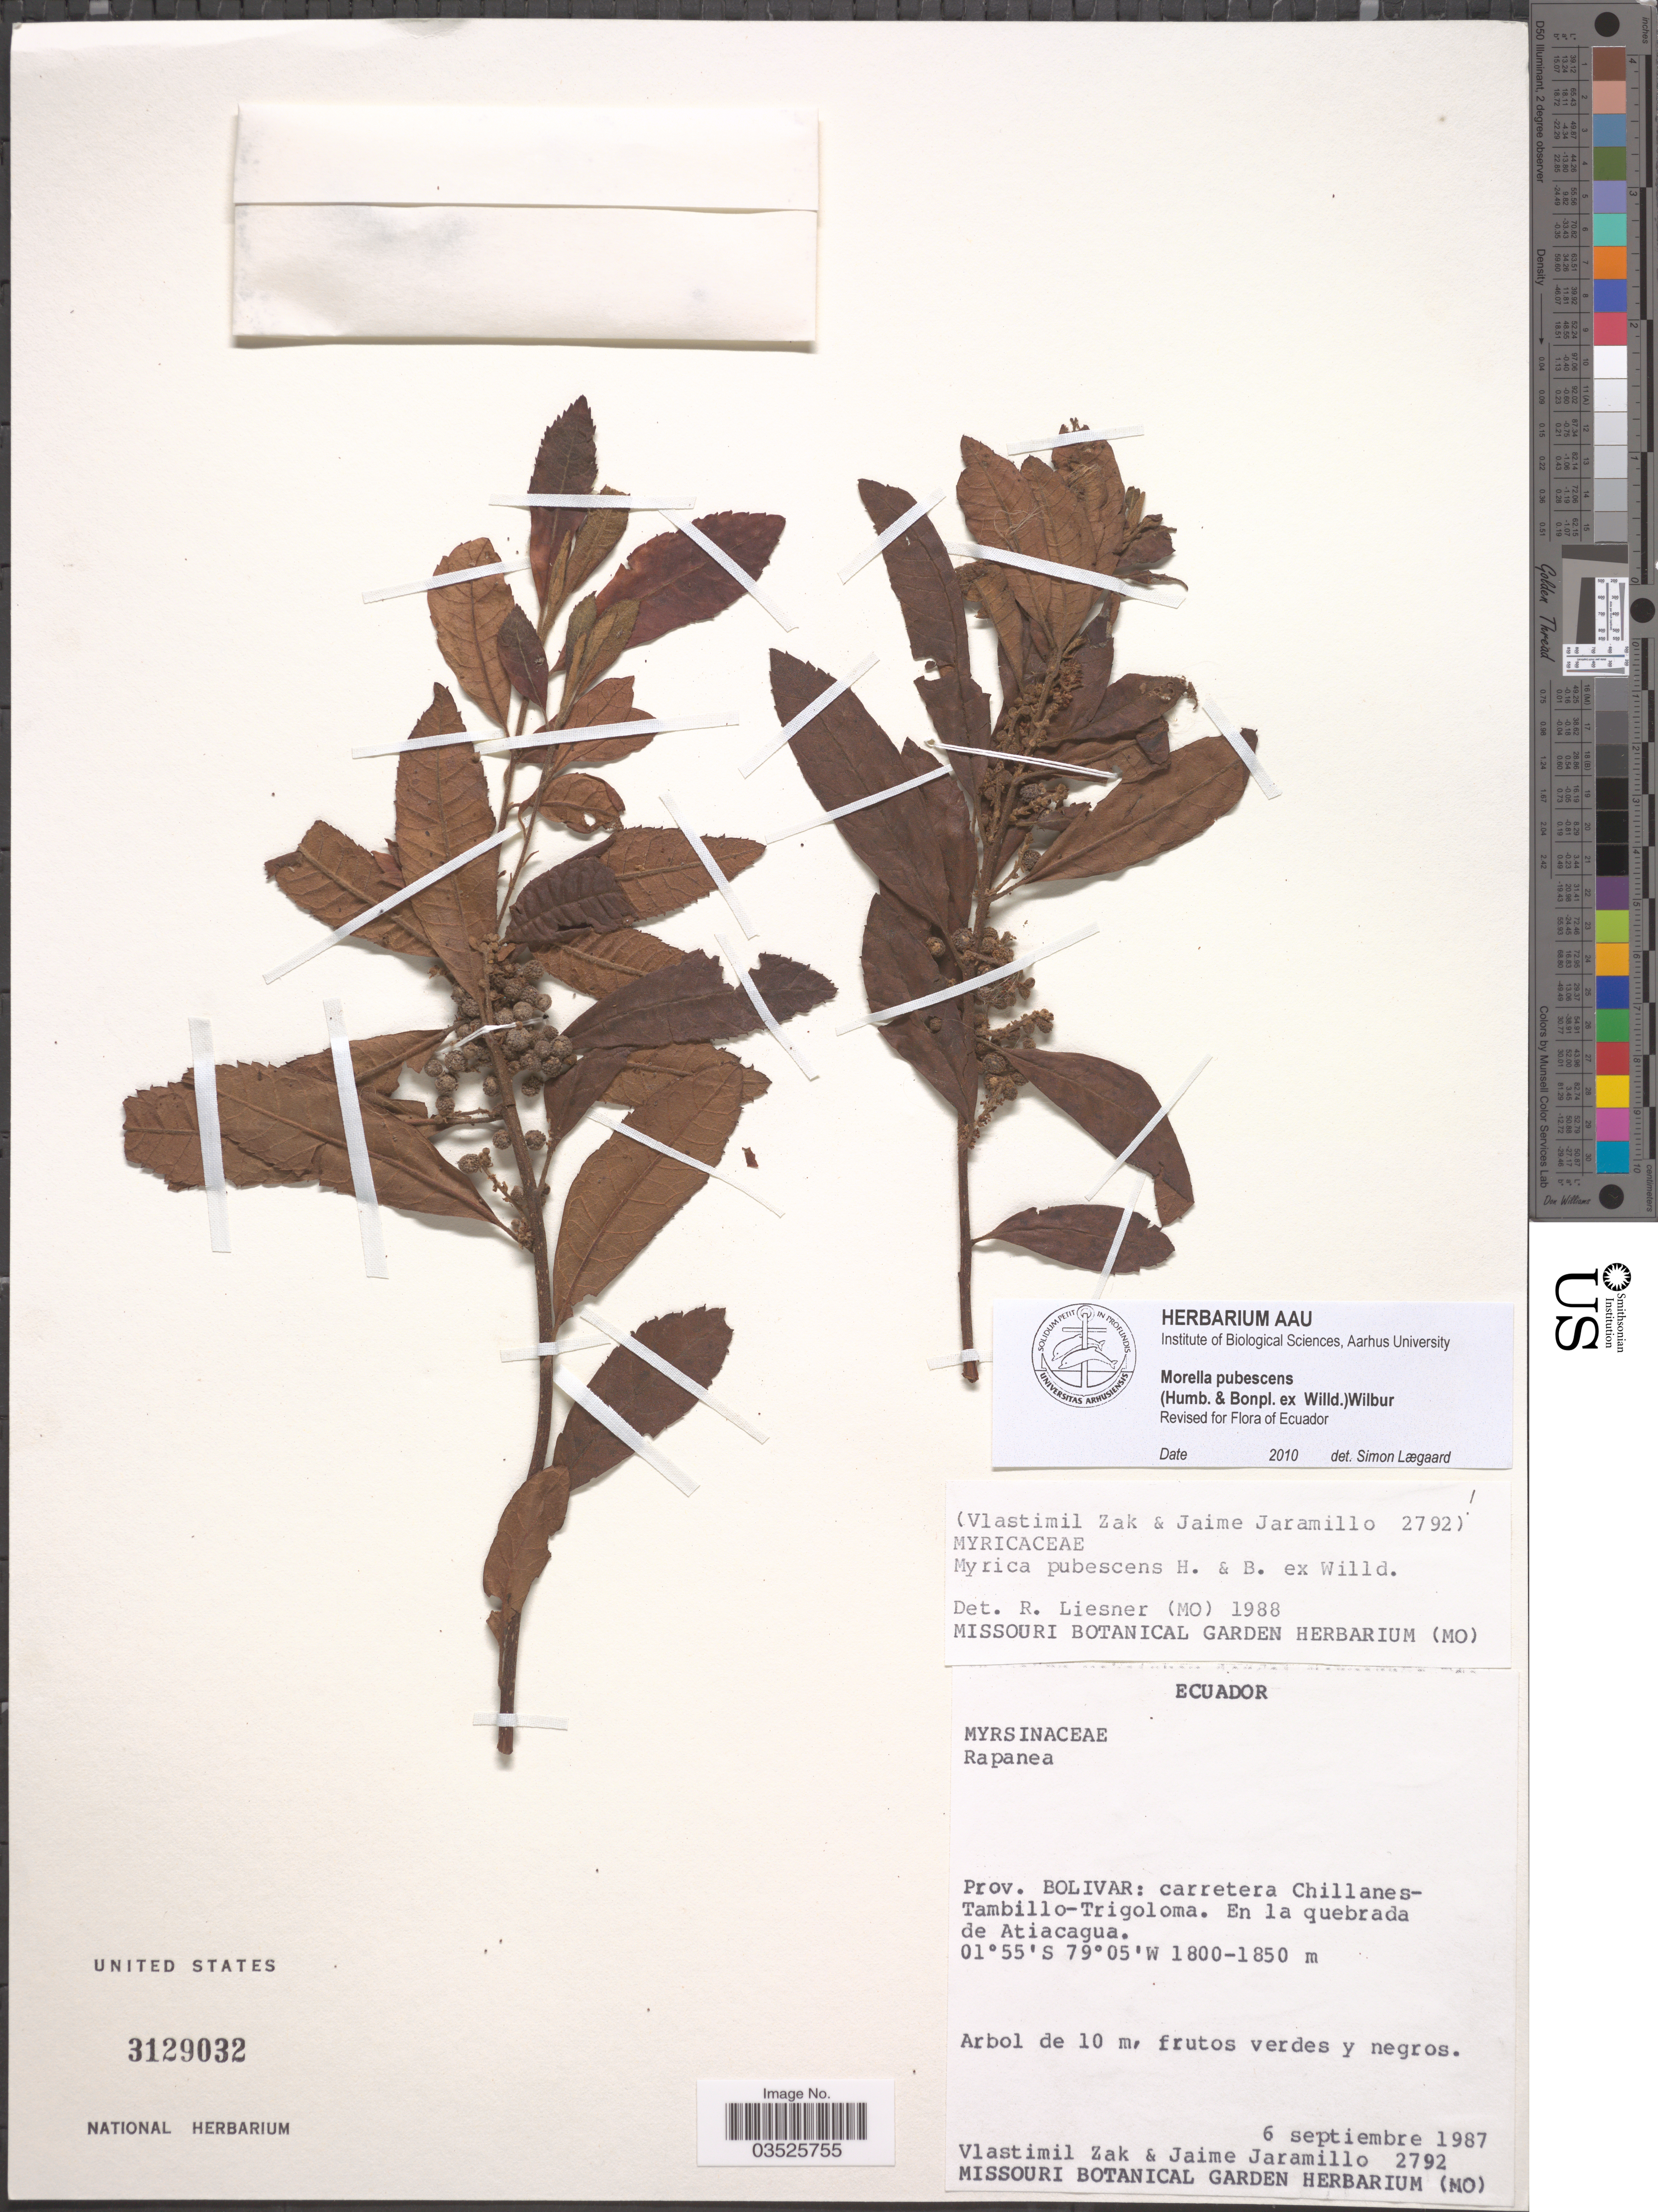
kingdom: Plantae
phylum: Tracheophyta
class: Magnoliopsida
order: Fagales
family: Myricaceae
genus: Morella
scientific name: Morella pubescens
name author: (Humb. & Bonpl. ex Willd.) Wilbur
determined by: Lægaard, S.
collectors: V. Zak & J. Jaramillo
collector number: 2792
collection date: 1987-09-06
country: Ecuador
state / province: Bolívar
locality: Carretera Chillanes-Tambillo-Trigoloma. En la quebrada de Atiacagua.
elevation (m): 1800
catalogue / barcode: US 3129032